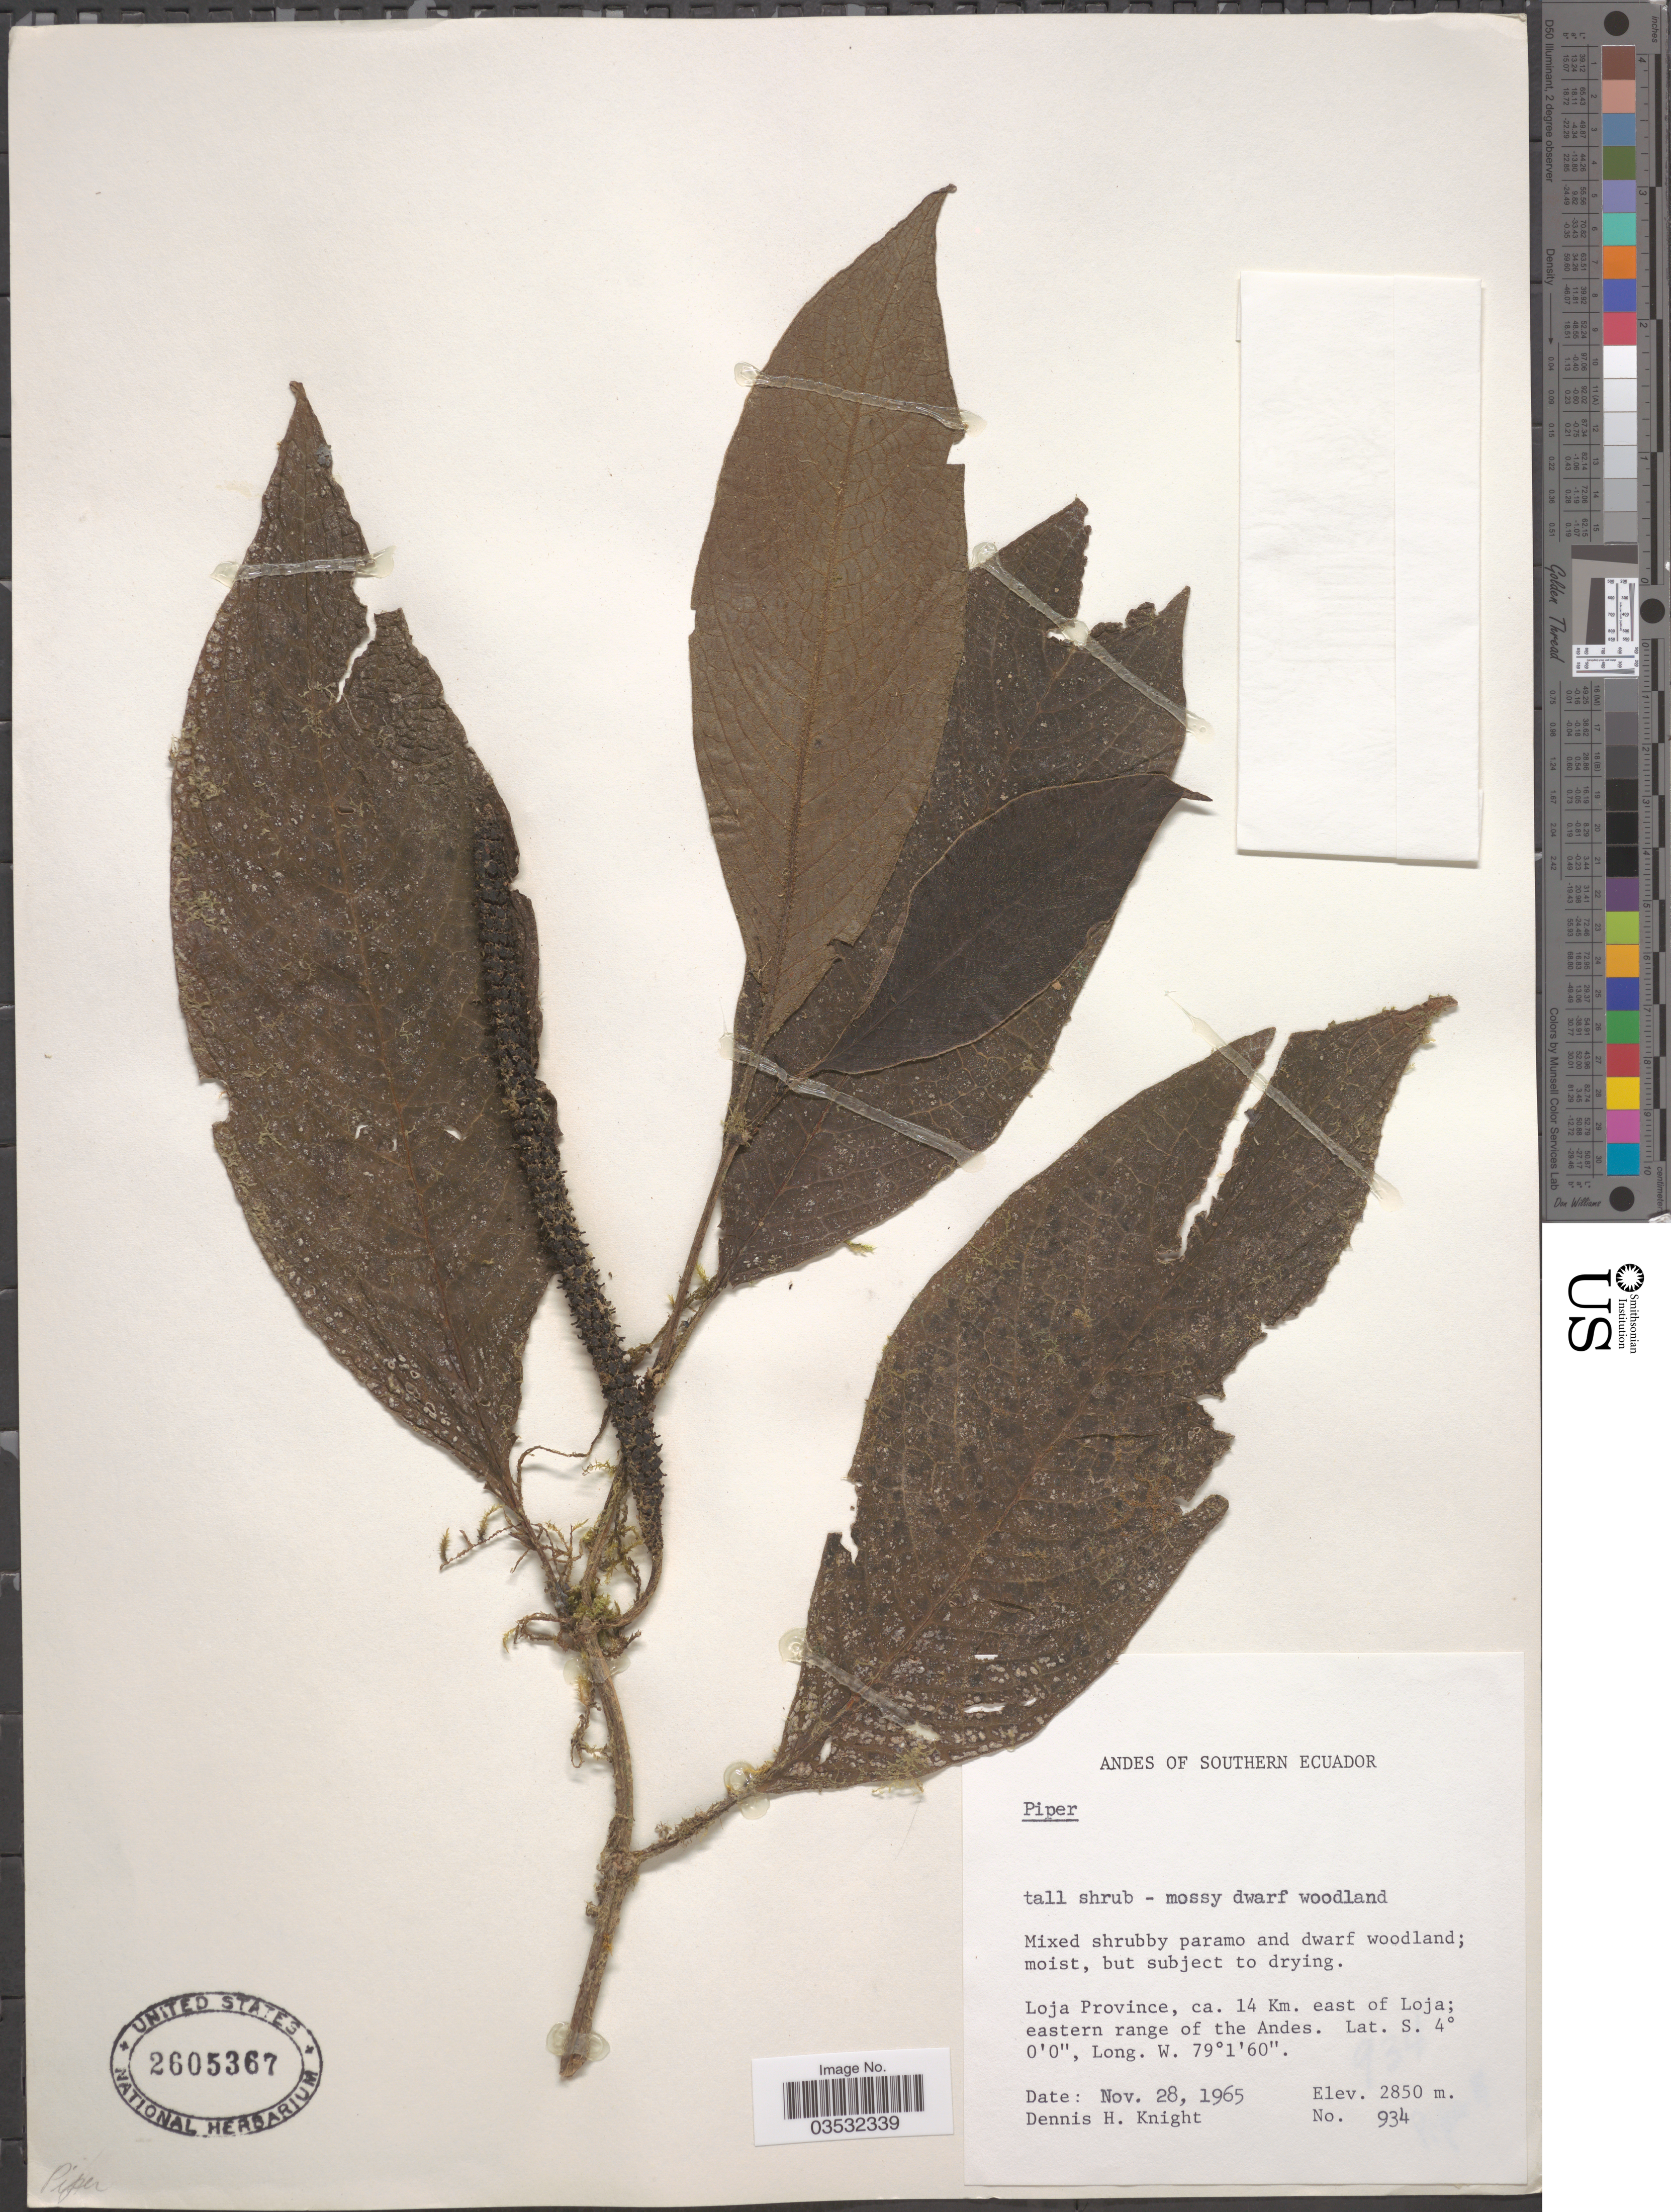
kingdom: Plantae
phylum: Tracheophyta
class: Magnoliopsida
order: Piperales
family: Piperaceae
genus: Piper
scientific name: Piper sp.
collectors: D. Knight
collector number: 934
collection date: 1965-11-28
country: Ecuador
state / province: Loja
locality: Southern Ecuador. Ca. 14 Km. east of Loja; eastern range of the Andes.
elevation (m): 2850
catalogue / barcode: US 2605367